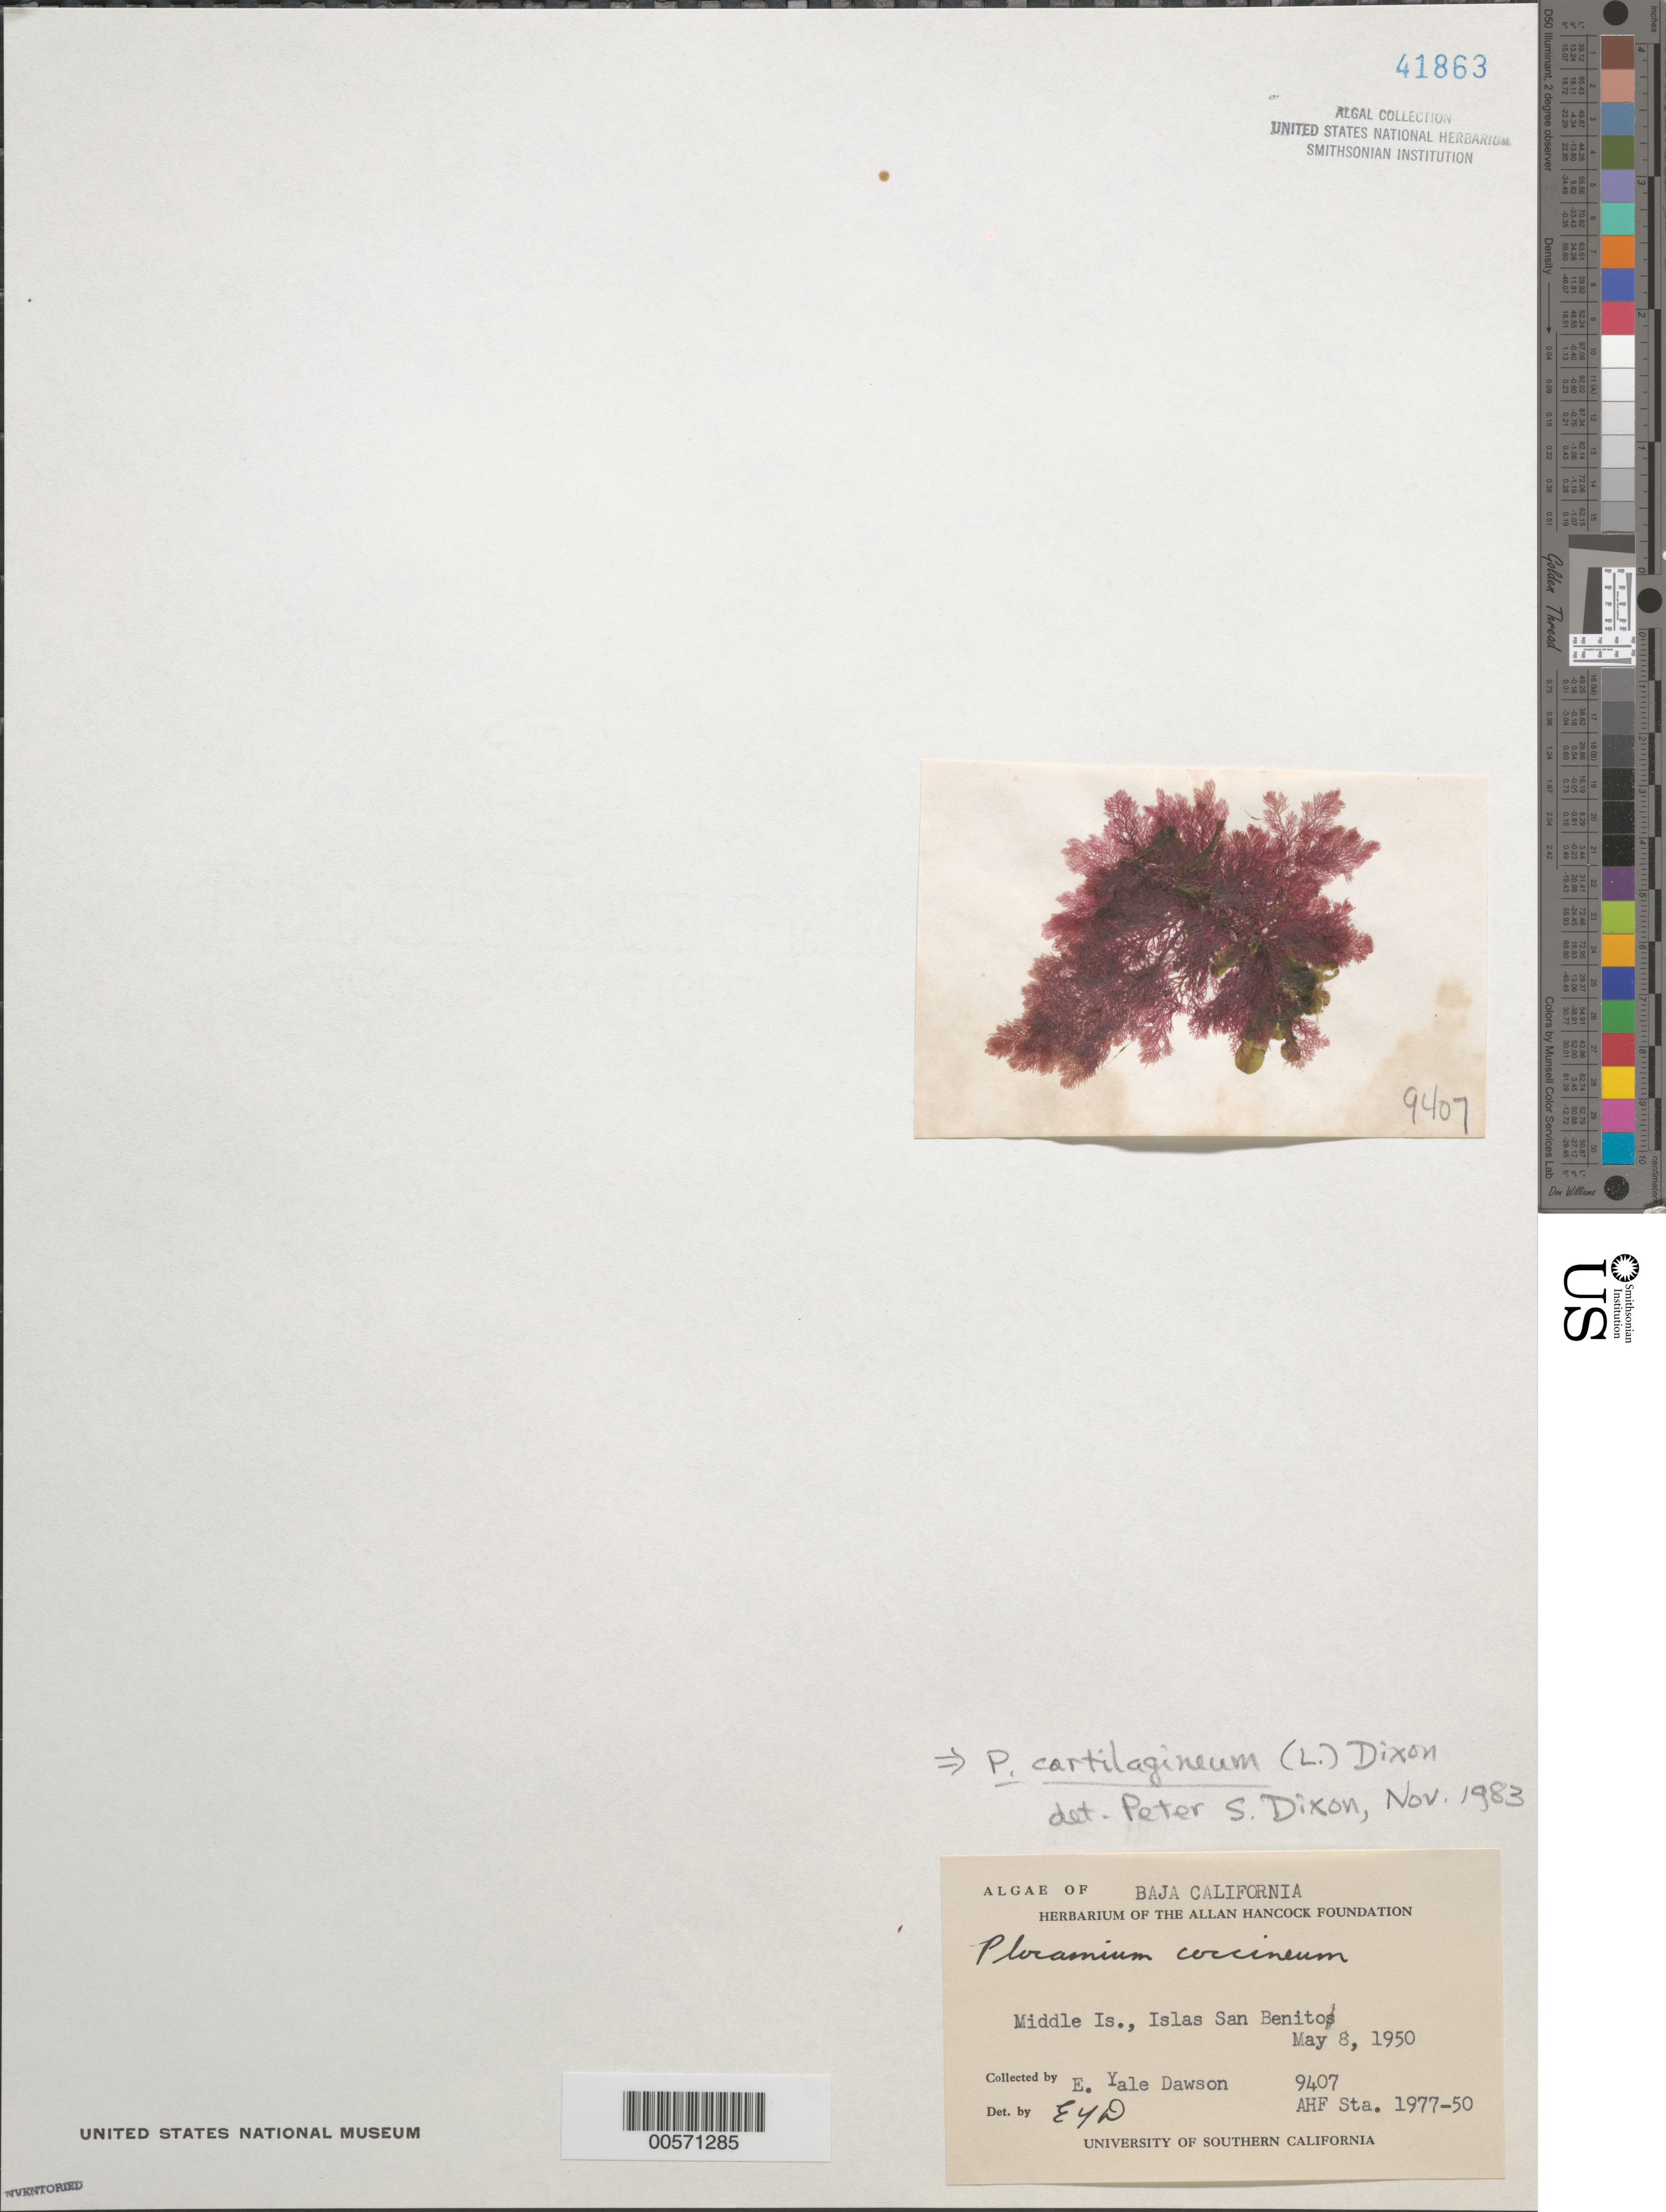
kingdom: Plantae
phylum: Rhodophyta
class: Florideophyceae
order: Plocamiales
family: Plocamiaceae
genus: Plocamium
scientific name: Plocamium cartilagineum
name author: (L.) P.S. Dixon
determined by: Dixon, P. S.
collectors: E. Y. Dawson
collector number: EYD 9407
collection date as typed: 08 May 1950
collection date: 1950-05-08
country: Mexico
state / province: Baja California Norte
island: Middle Island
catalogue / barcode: US 41863